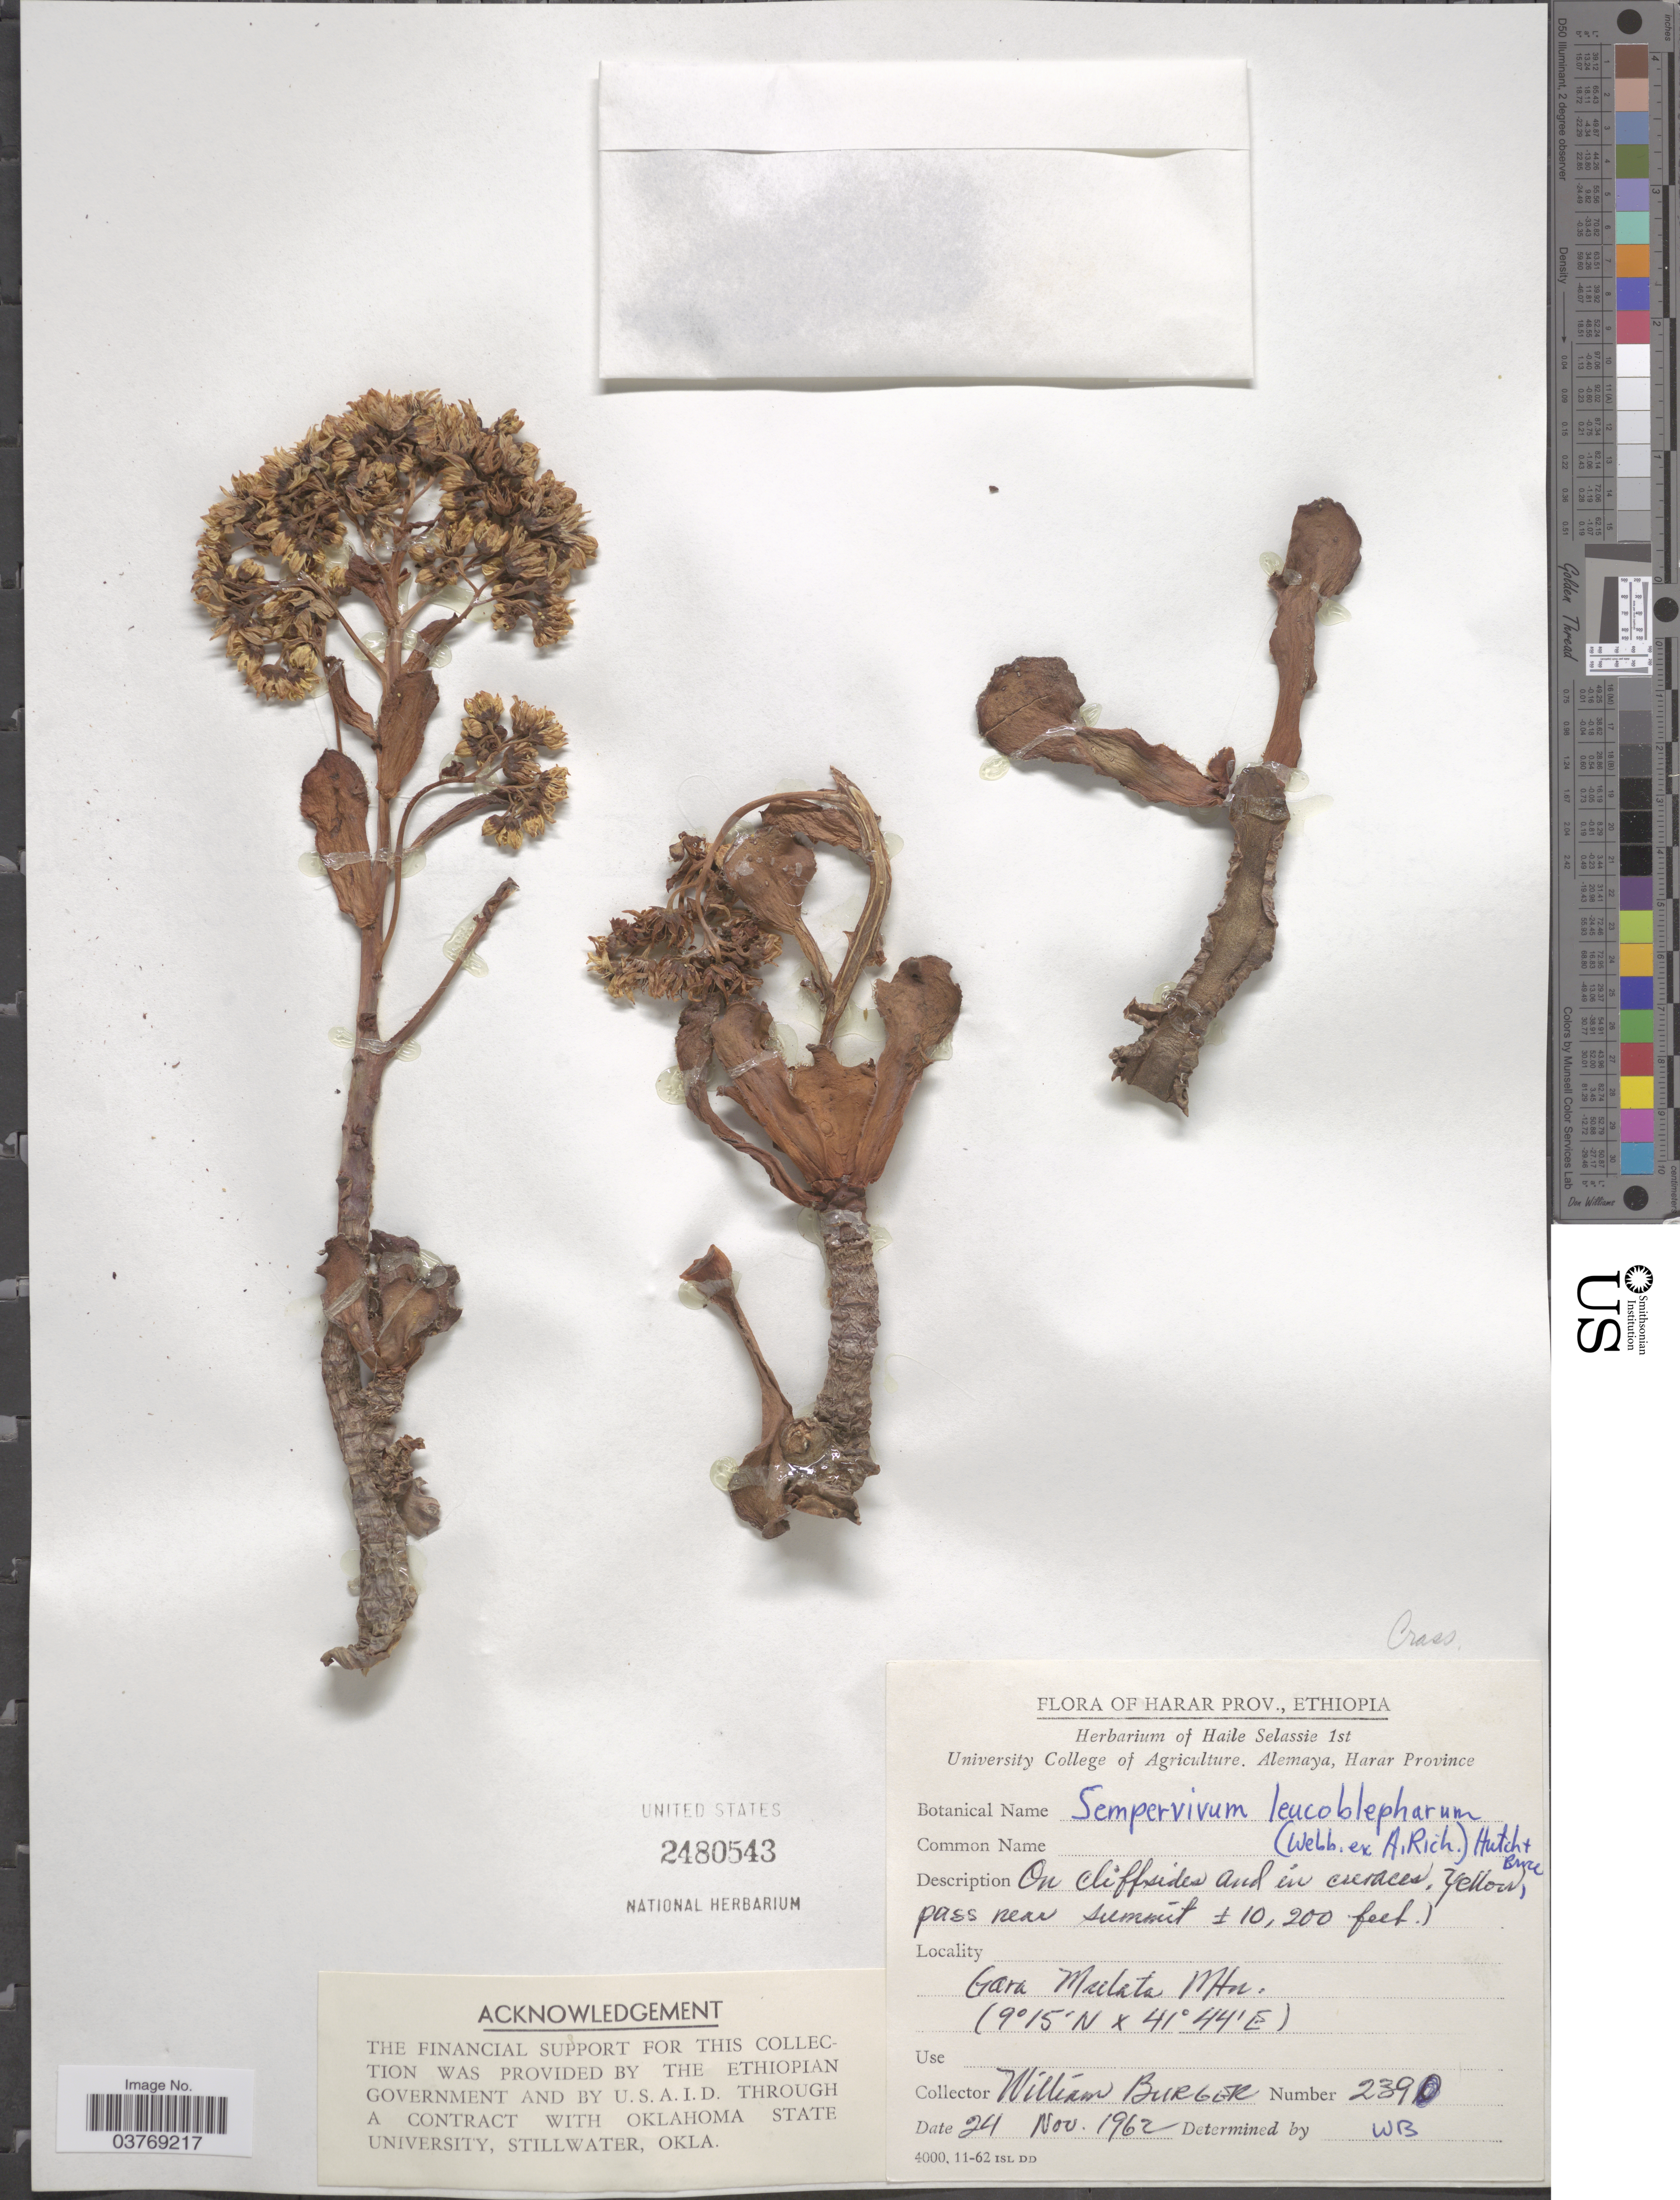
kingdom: Plantae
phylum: Tracheophyta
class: Magnoliopsida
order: Saxifragales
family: Crassulaceae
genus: Aeonium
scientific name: Aeonium leucoblepharum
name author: Webb ex A. Rich.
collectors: W. Burger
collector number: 2390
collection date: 1962-11-24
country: Ethiopia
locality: Harar Prov. Gara Mulata Mtn.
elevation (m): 3109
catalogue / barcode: US 2480543